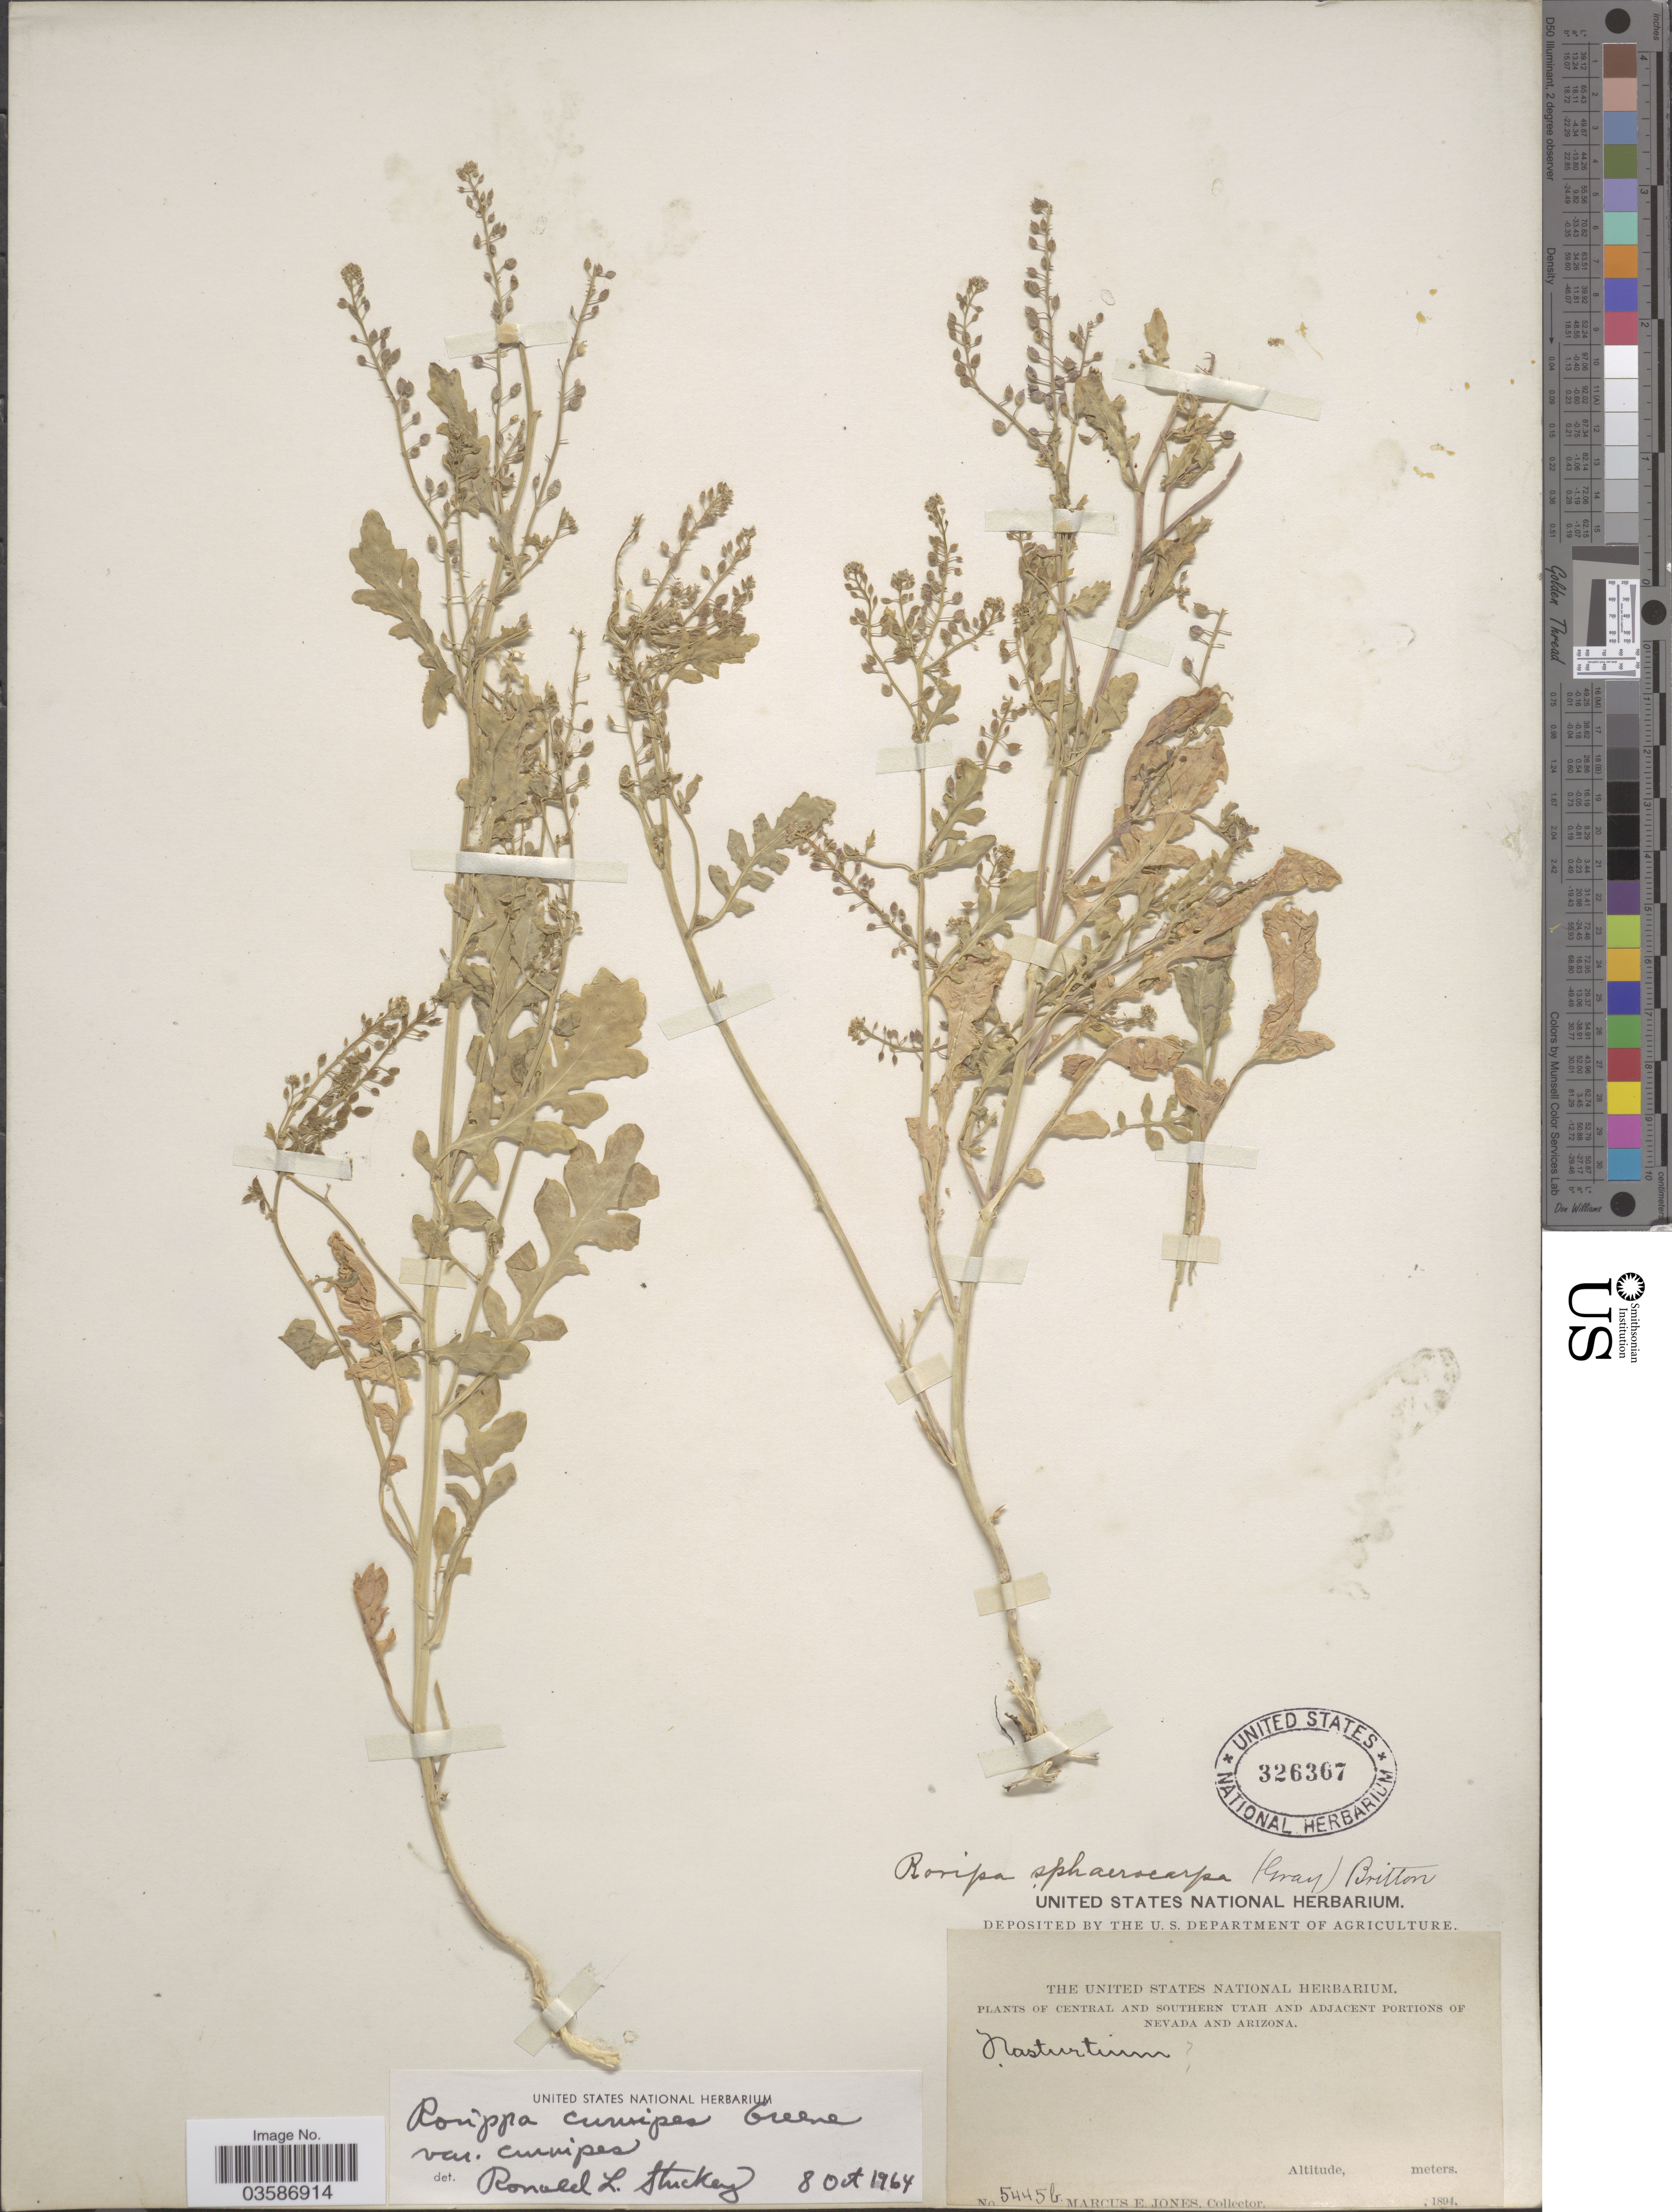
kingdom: Plantae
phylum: Tracheophyta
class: Magnoliopsida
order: Brassicales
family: Brassicaceae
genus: Rorippa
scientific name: Rorippa curvipes var. curvipes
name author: Greene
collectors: M. E. Jones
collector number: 5445b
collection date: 1894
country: United States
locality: Central and Southern Utah and adjacent portions of Nevada and Arizona.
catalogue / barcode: US 326367